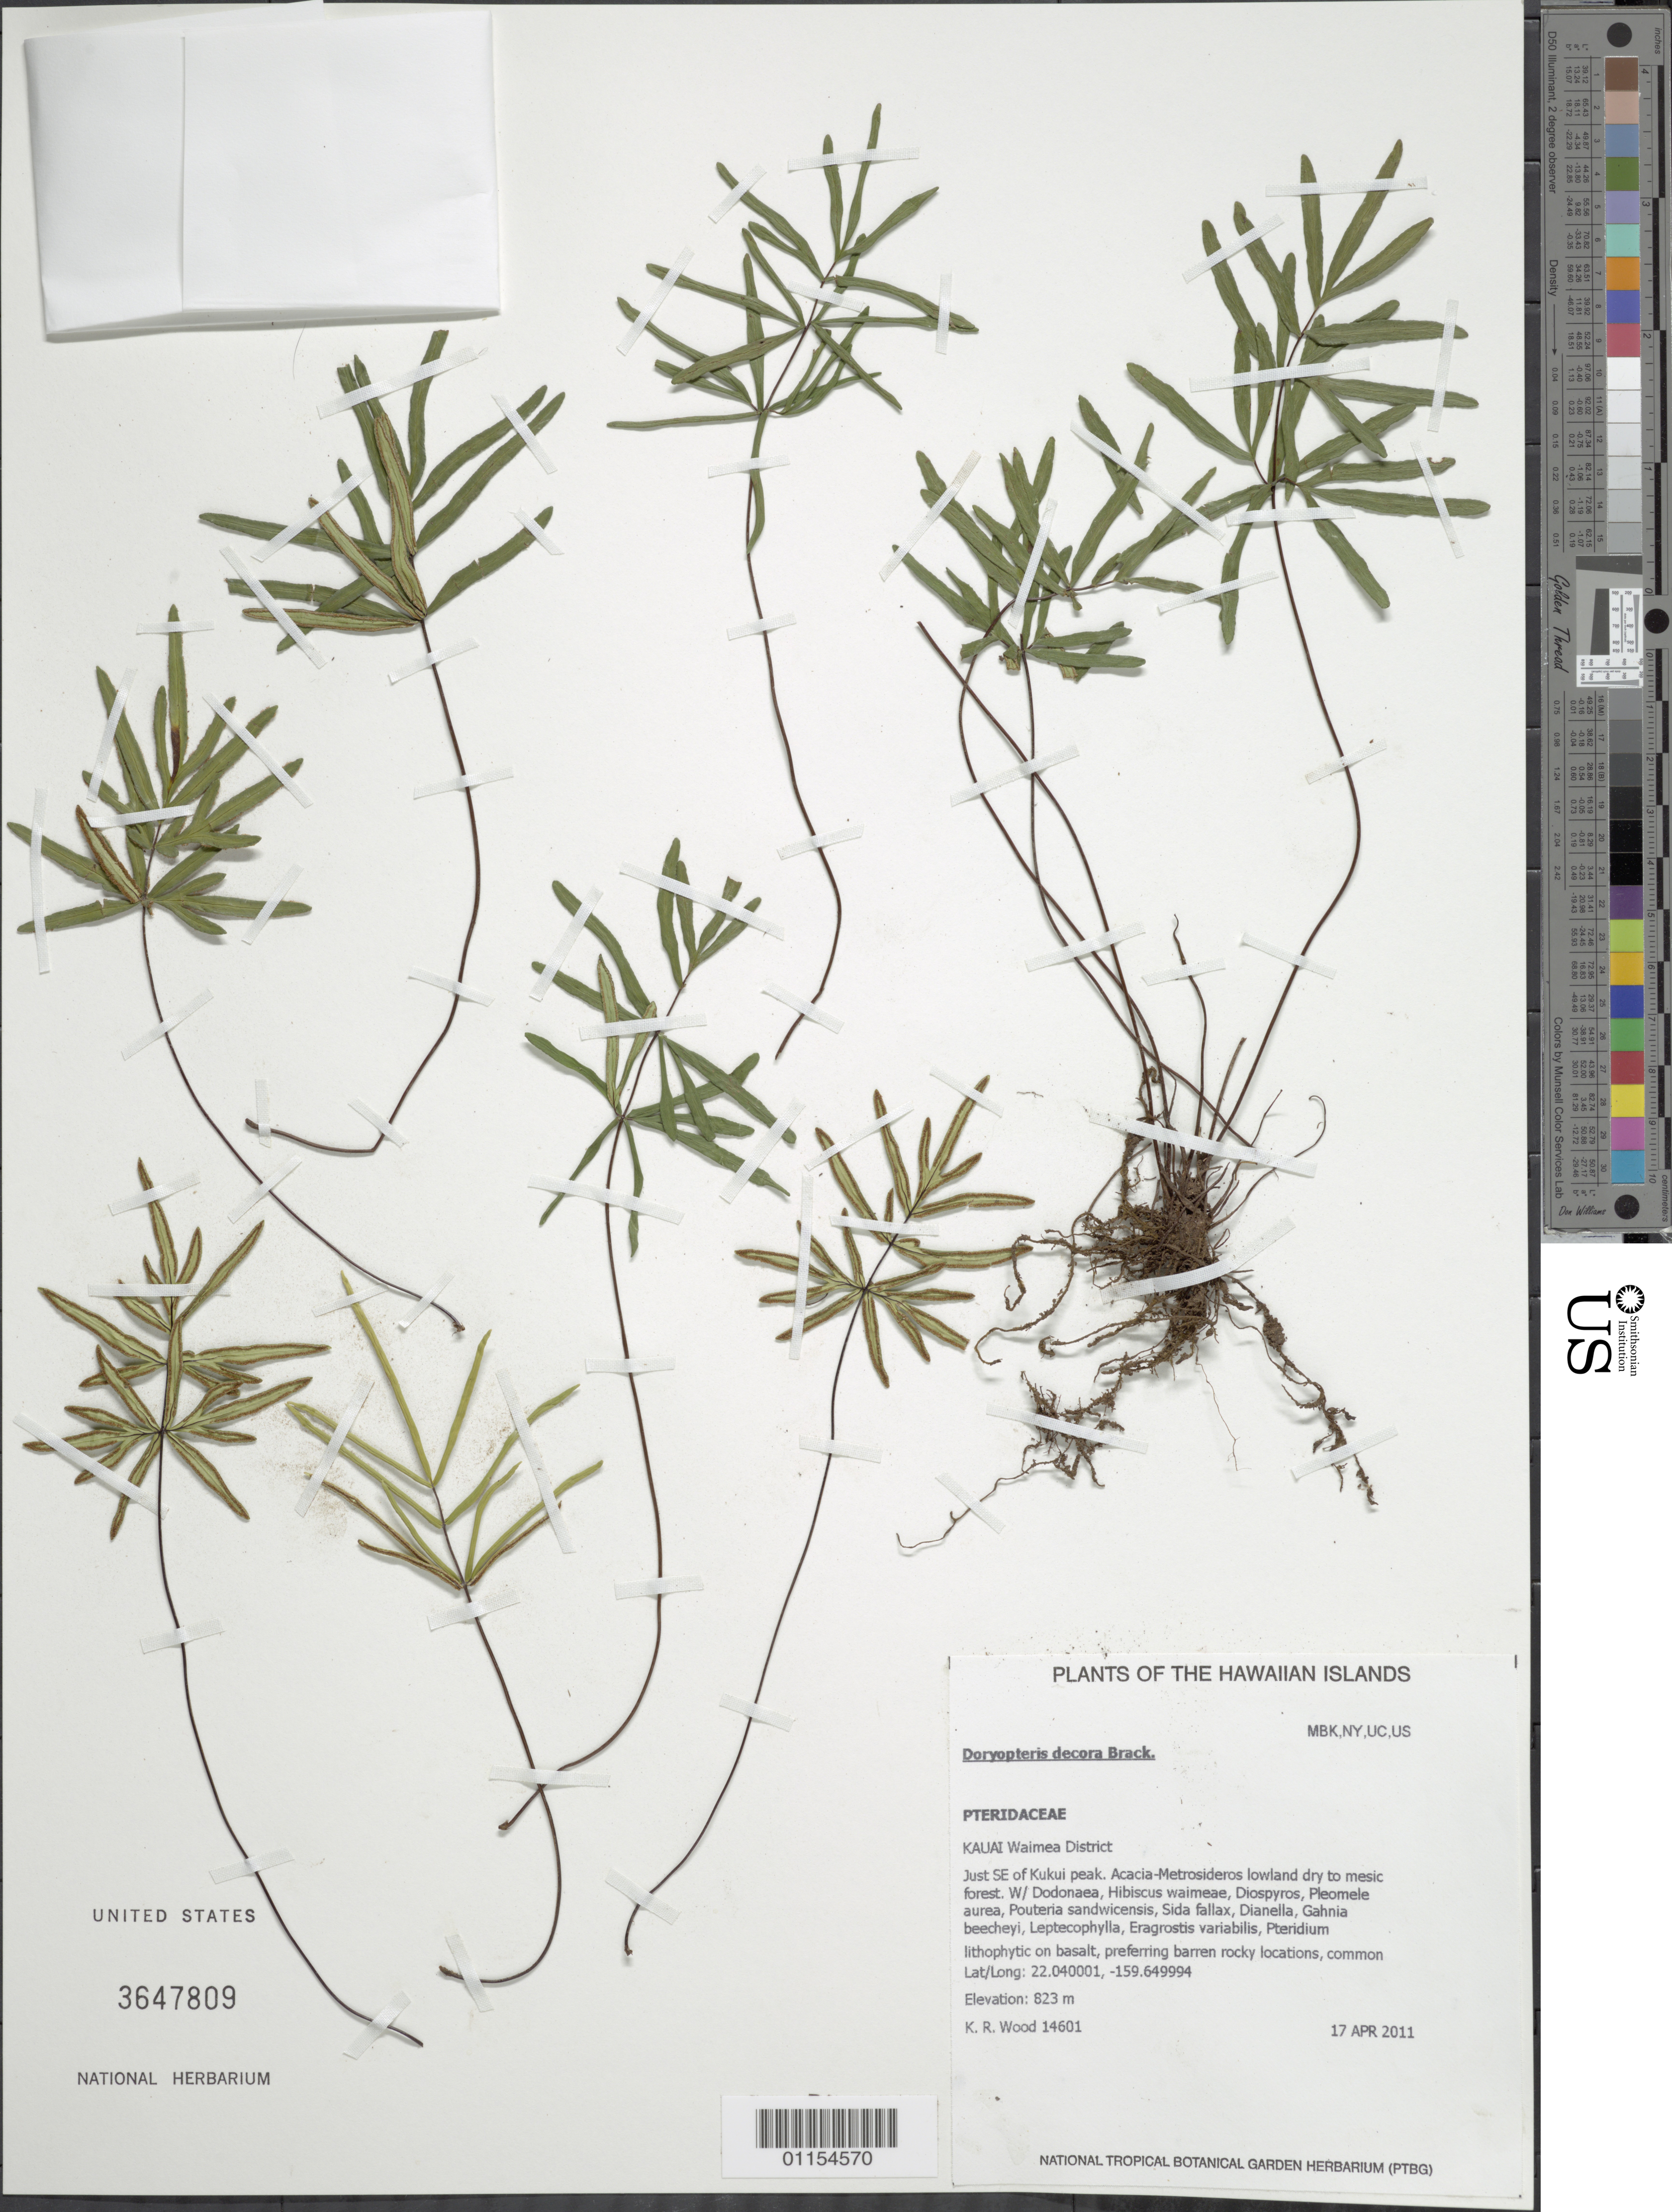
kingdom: Plantae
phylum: Tracheophyta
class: Polypodiopsida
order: Polypodiales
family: Pteridaceae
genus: Doryopteris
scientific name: Doryopteris decora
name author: Brack.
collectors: K. R. Wood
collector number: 14601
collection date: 2011-04-17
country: United States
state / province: Hawaii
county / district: Kauai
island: Kaua'i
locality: Waimea district, just SE of Kukui Peak.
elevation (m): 823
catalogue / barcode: US 3647809